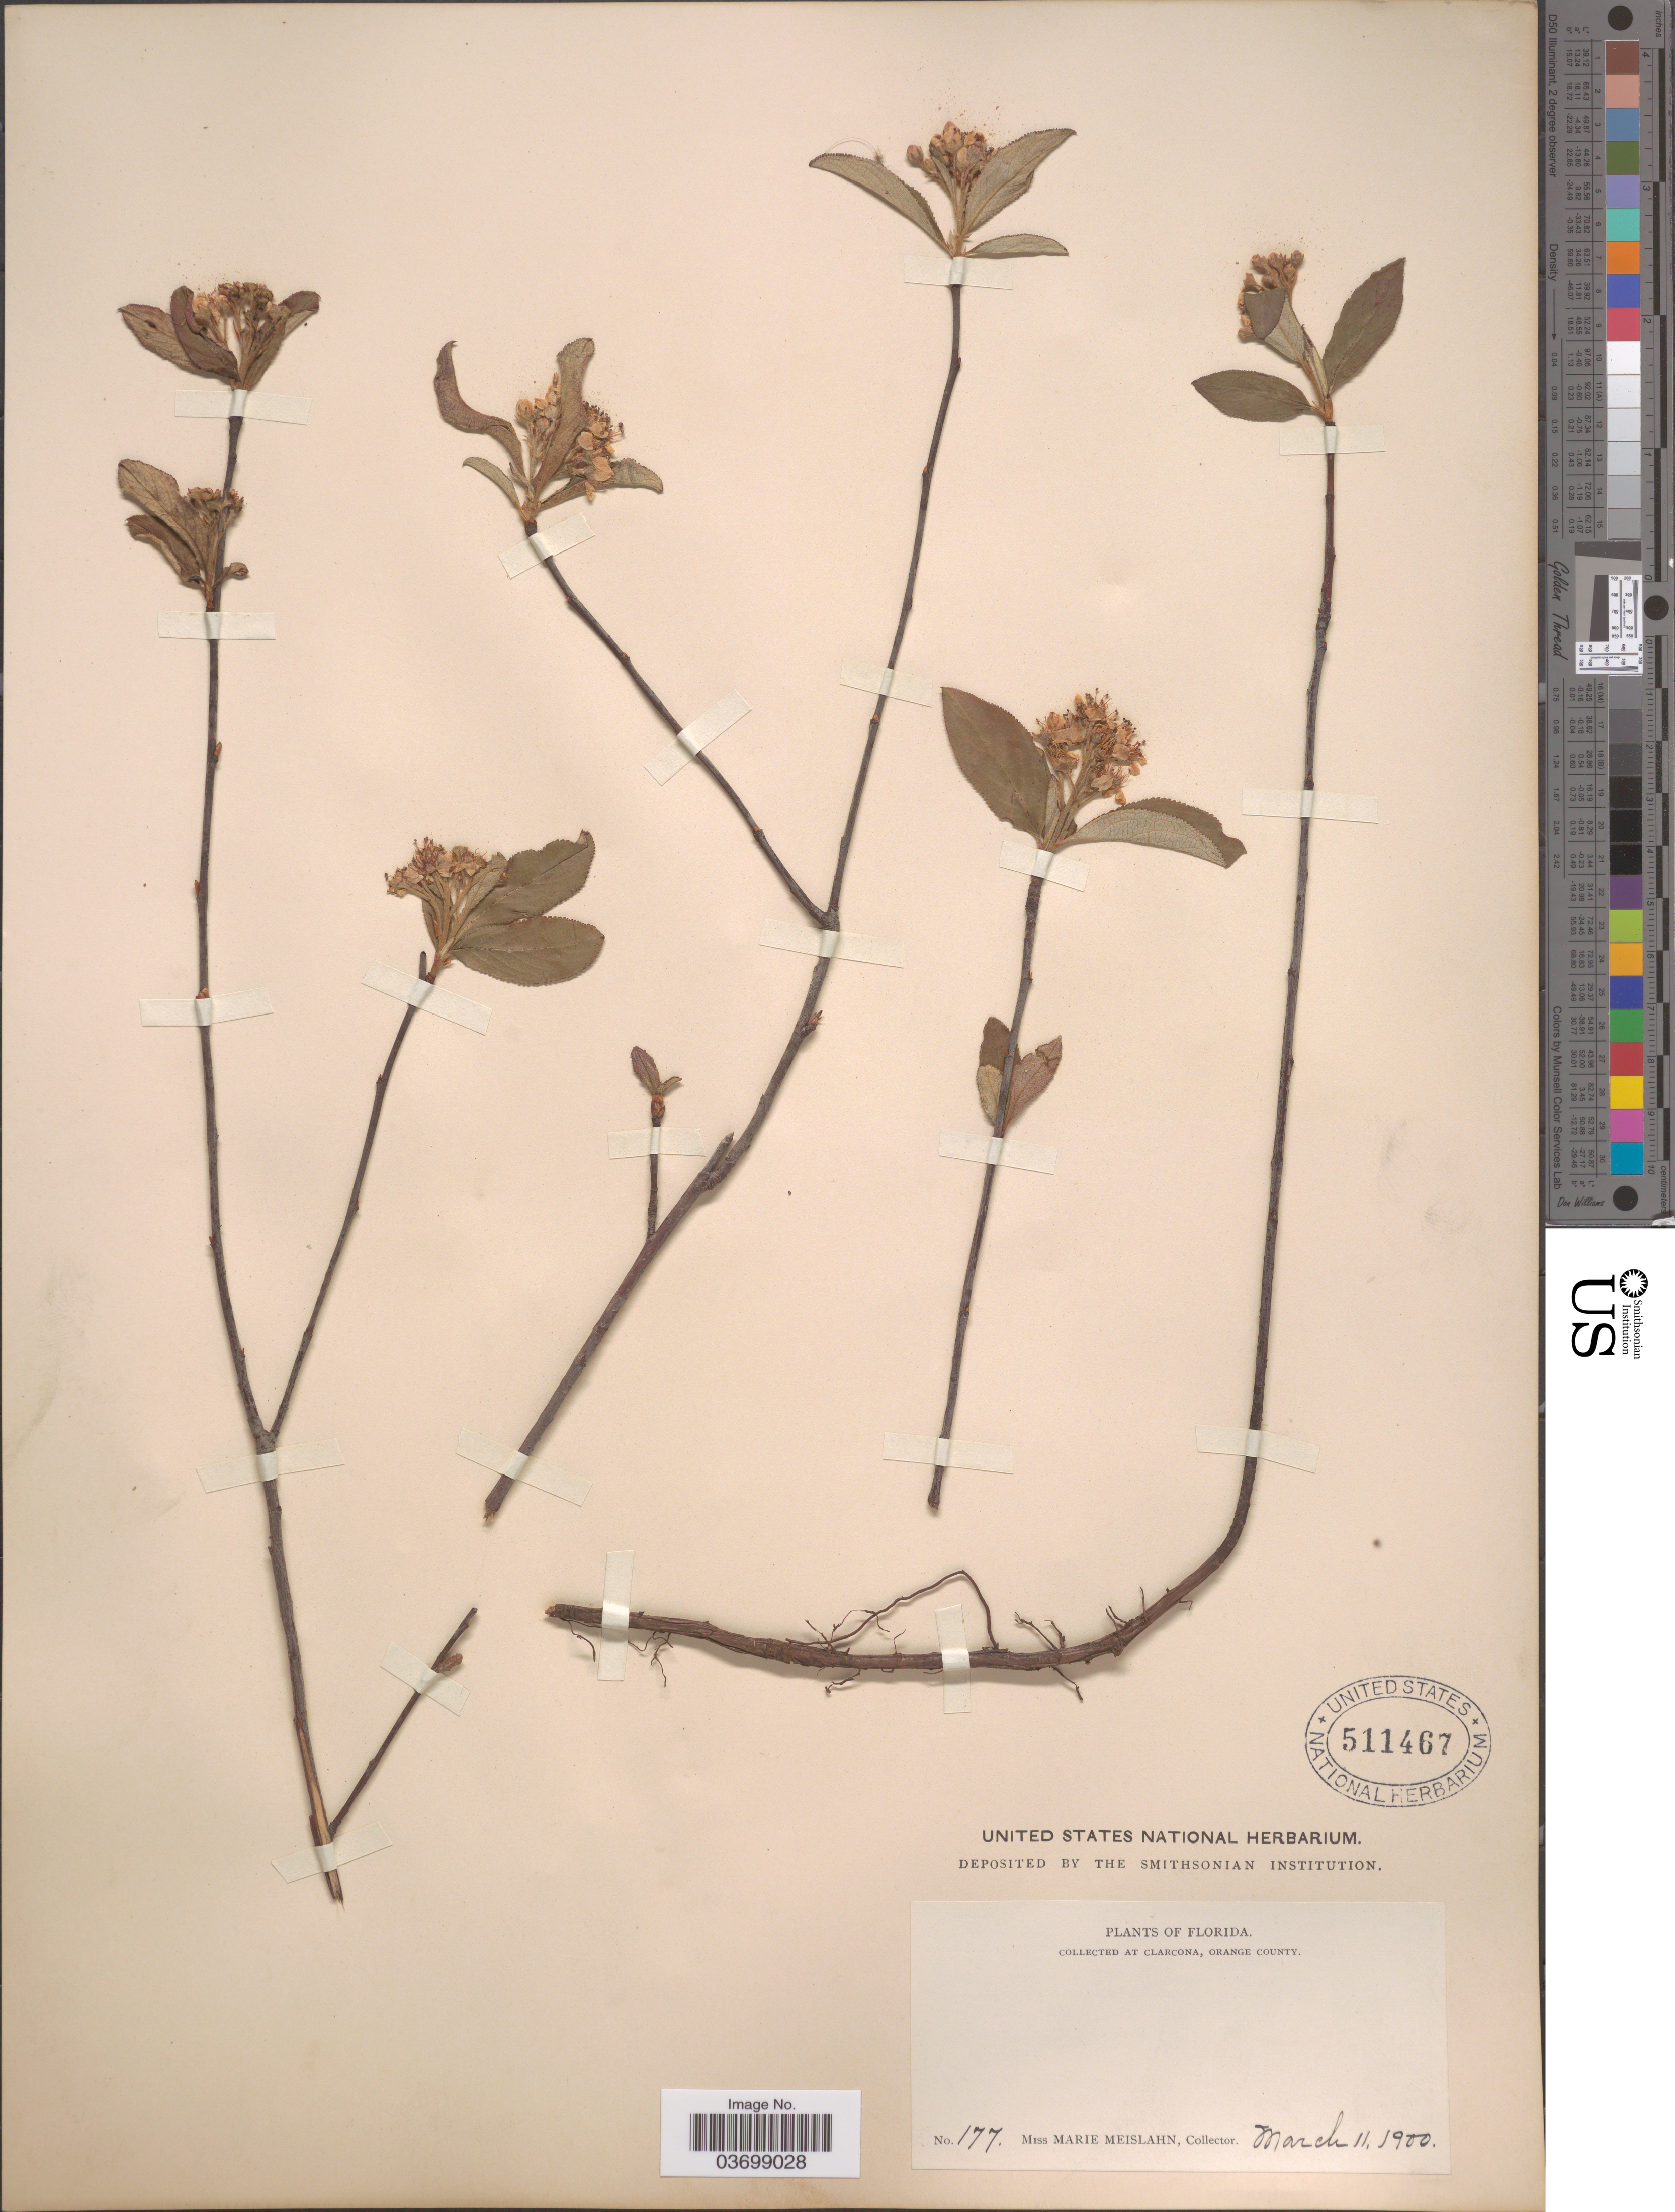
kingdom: Plantae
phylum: Tracheophyta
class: Magnoliopsida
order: Rosales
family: Rosaceae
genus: Aronia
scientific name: Aronia sp.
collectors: M. Meislahn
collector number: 177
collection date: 1900-03-11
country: United States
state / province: Florida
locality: At Clarcona, Orange County.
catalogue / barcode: US 511467